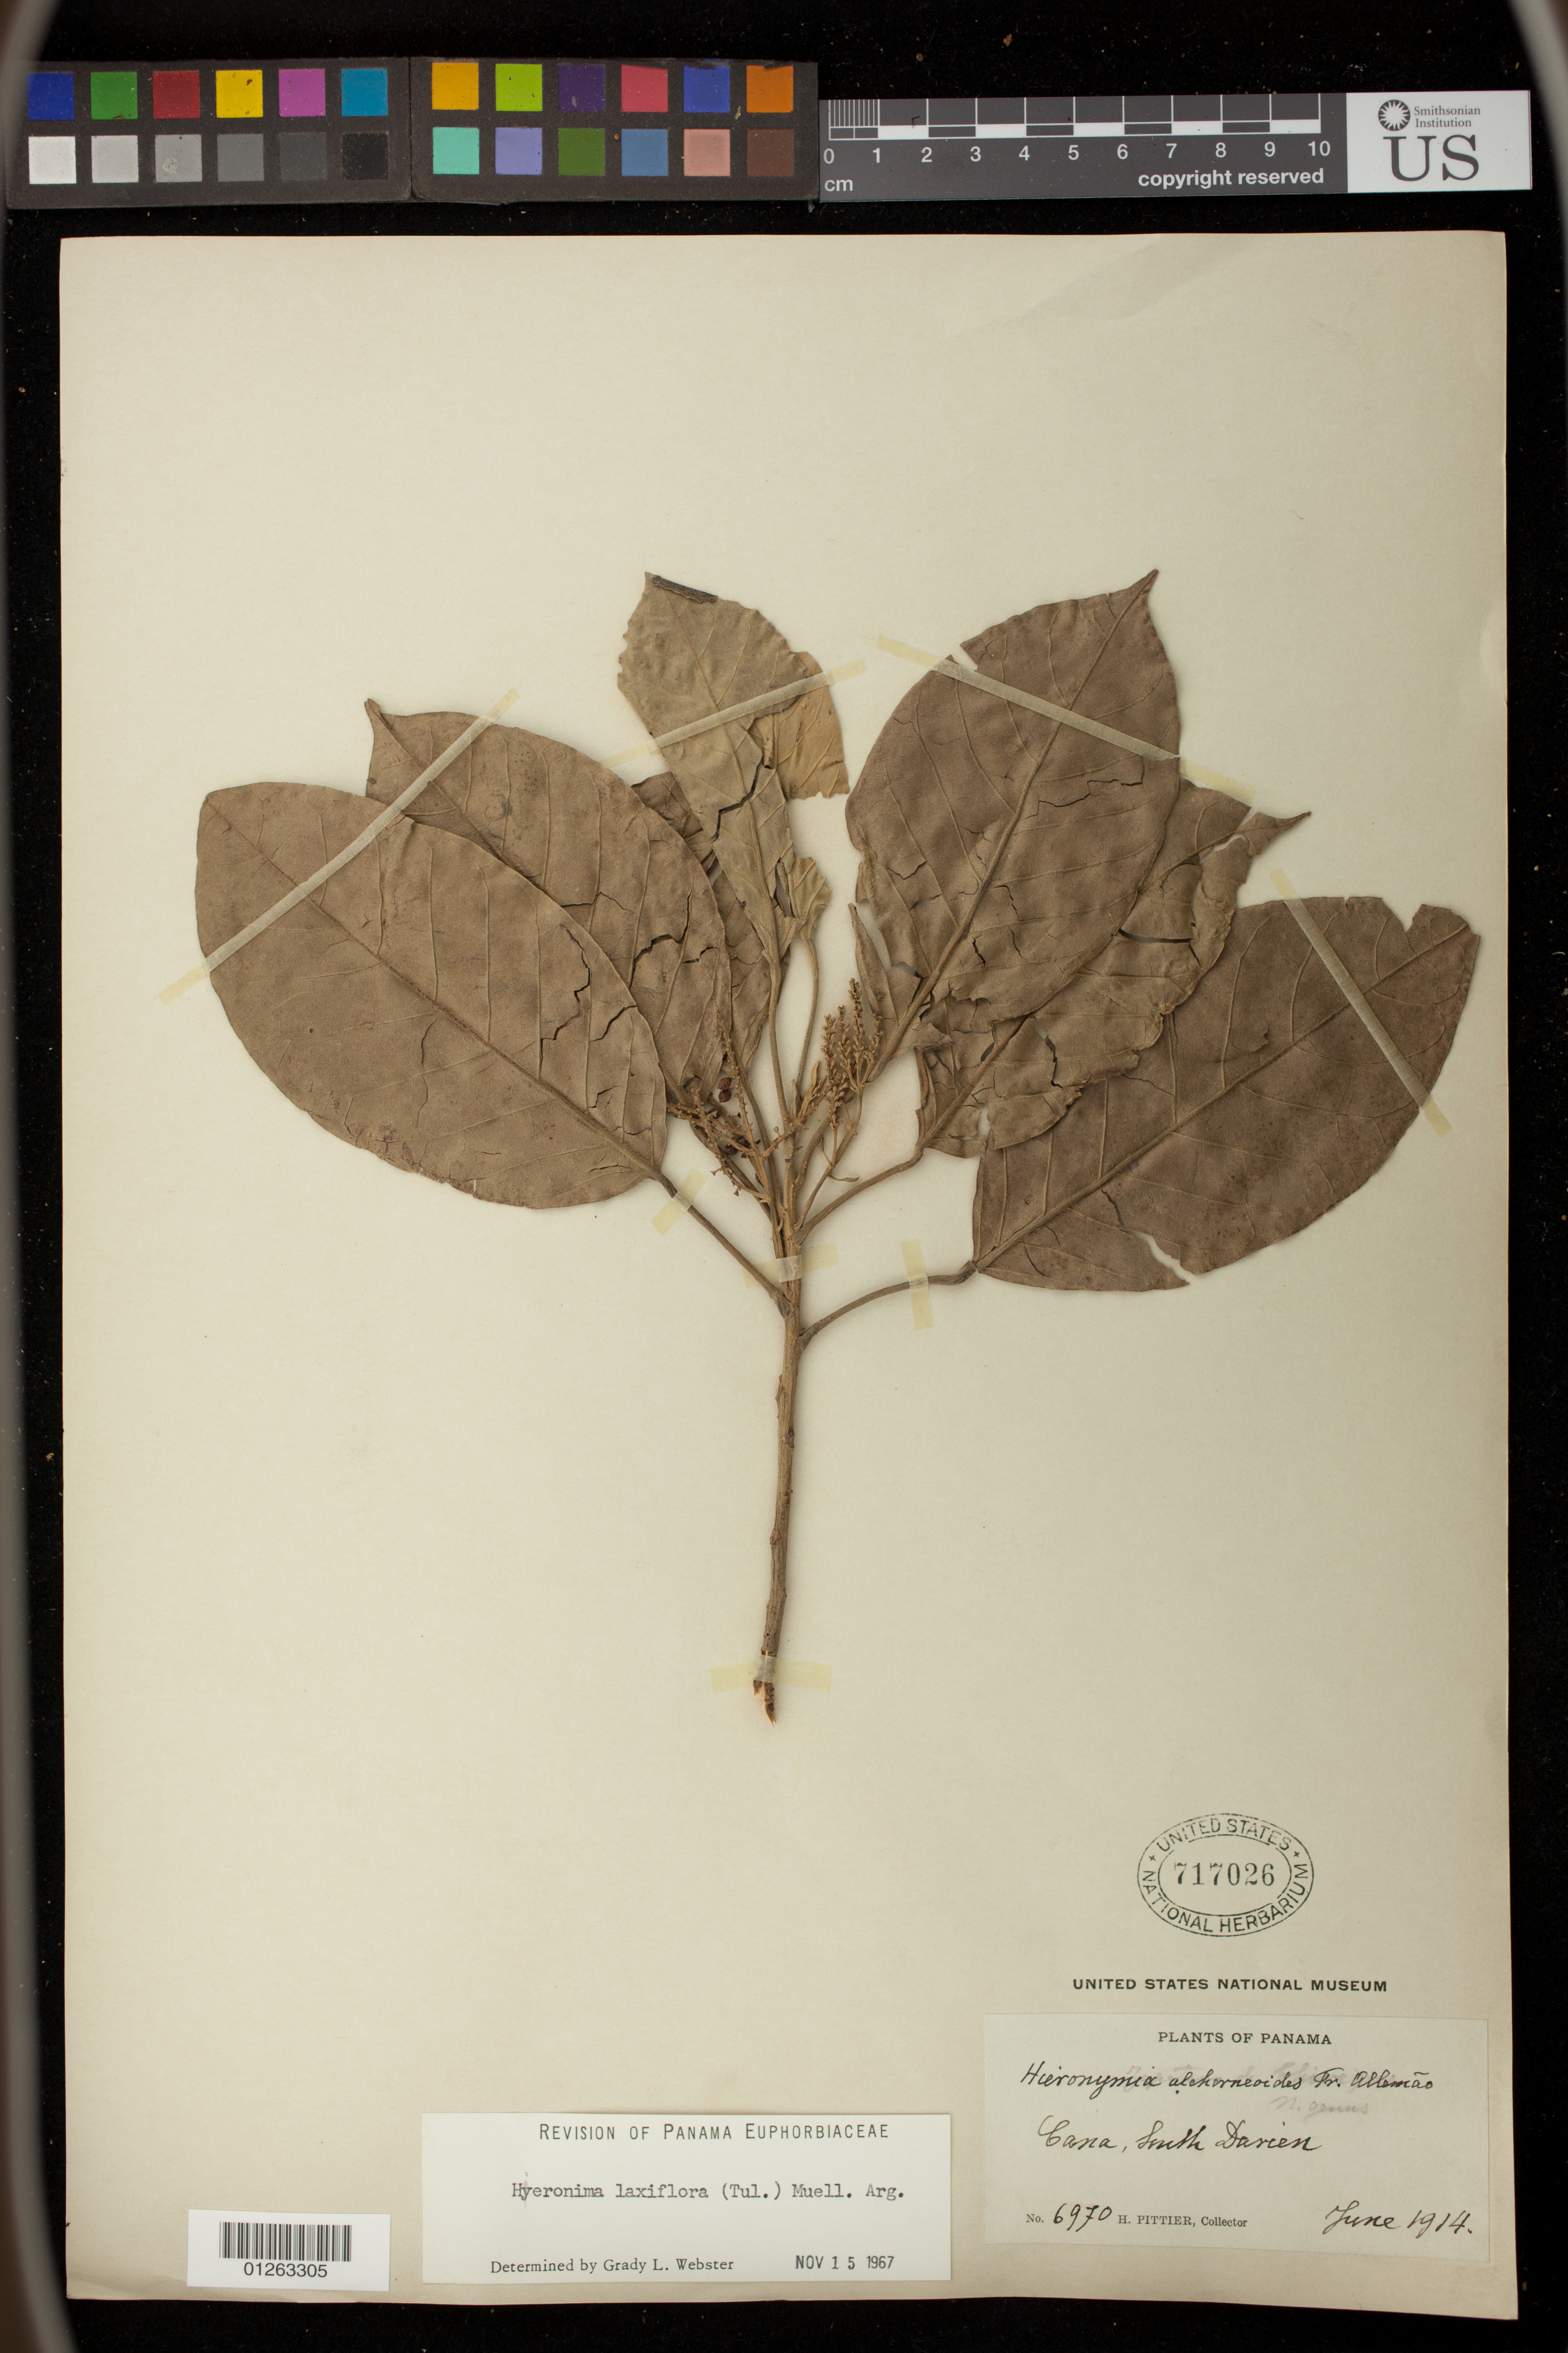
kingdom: Plantae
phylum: Tracheophyta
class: Magnoliopsida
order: Malpighiales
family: Phyllanthaceae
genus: Hieronyma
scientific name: Hieronyma laxiflora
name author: (Tul.) Müll. Arg.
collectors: H. F. Pittier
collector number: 6970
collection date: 1914-06-01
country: Panama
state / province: Darién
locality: [Santa Cruz de] Cana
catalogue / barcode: US 717026